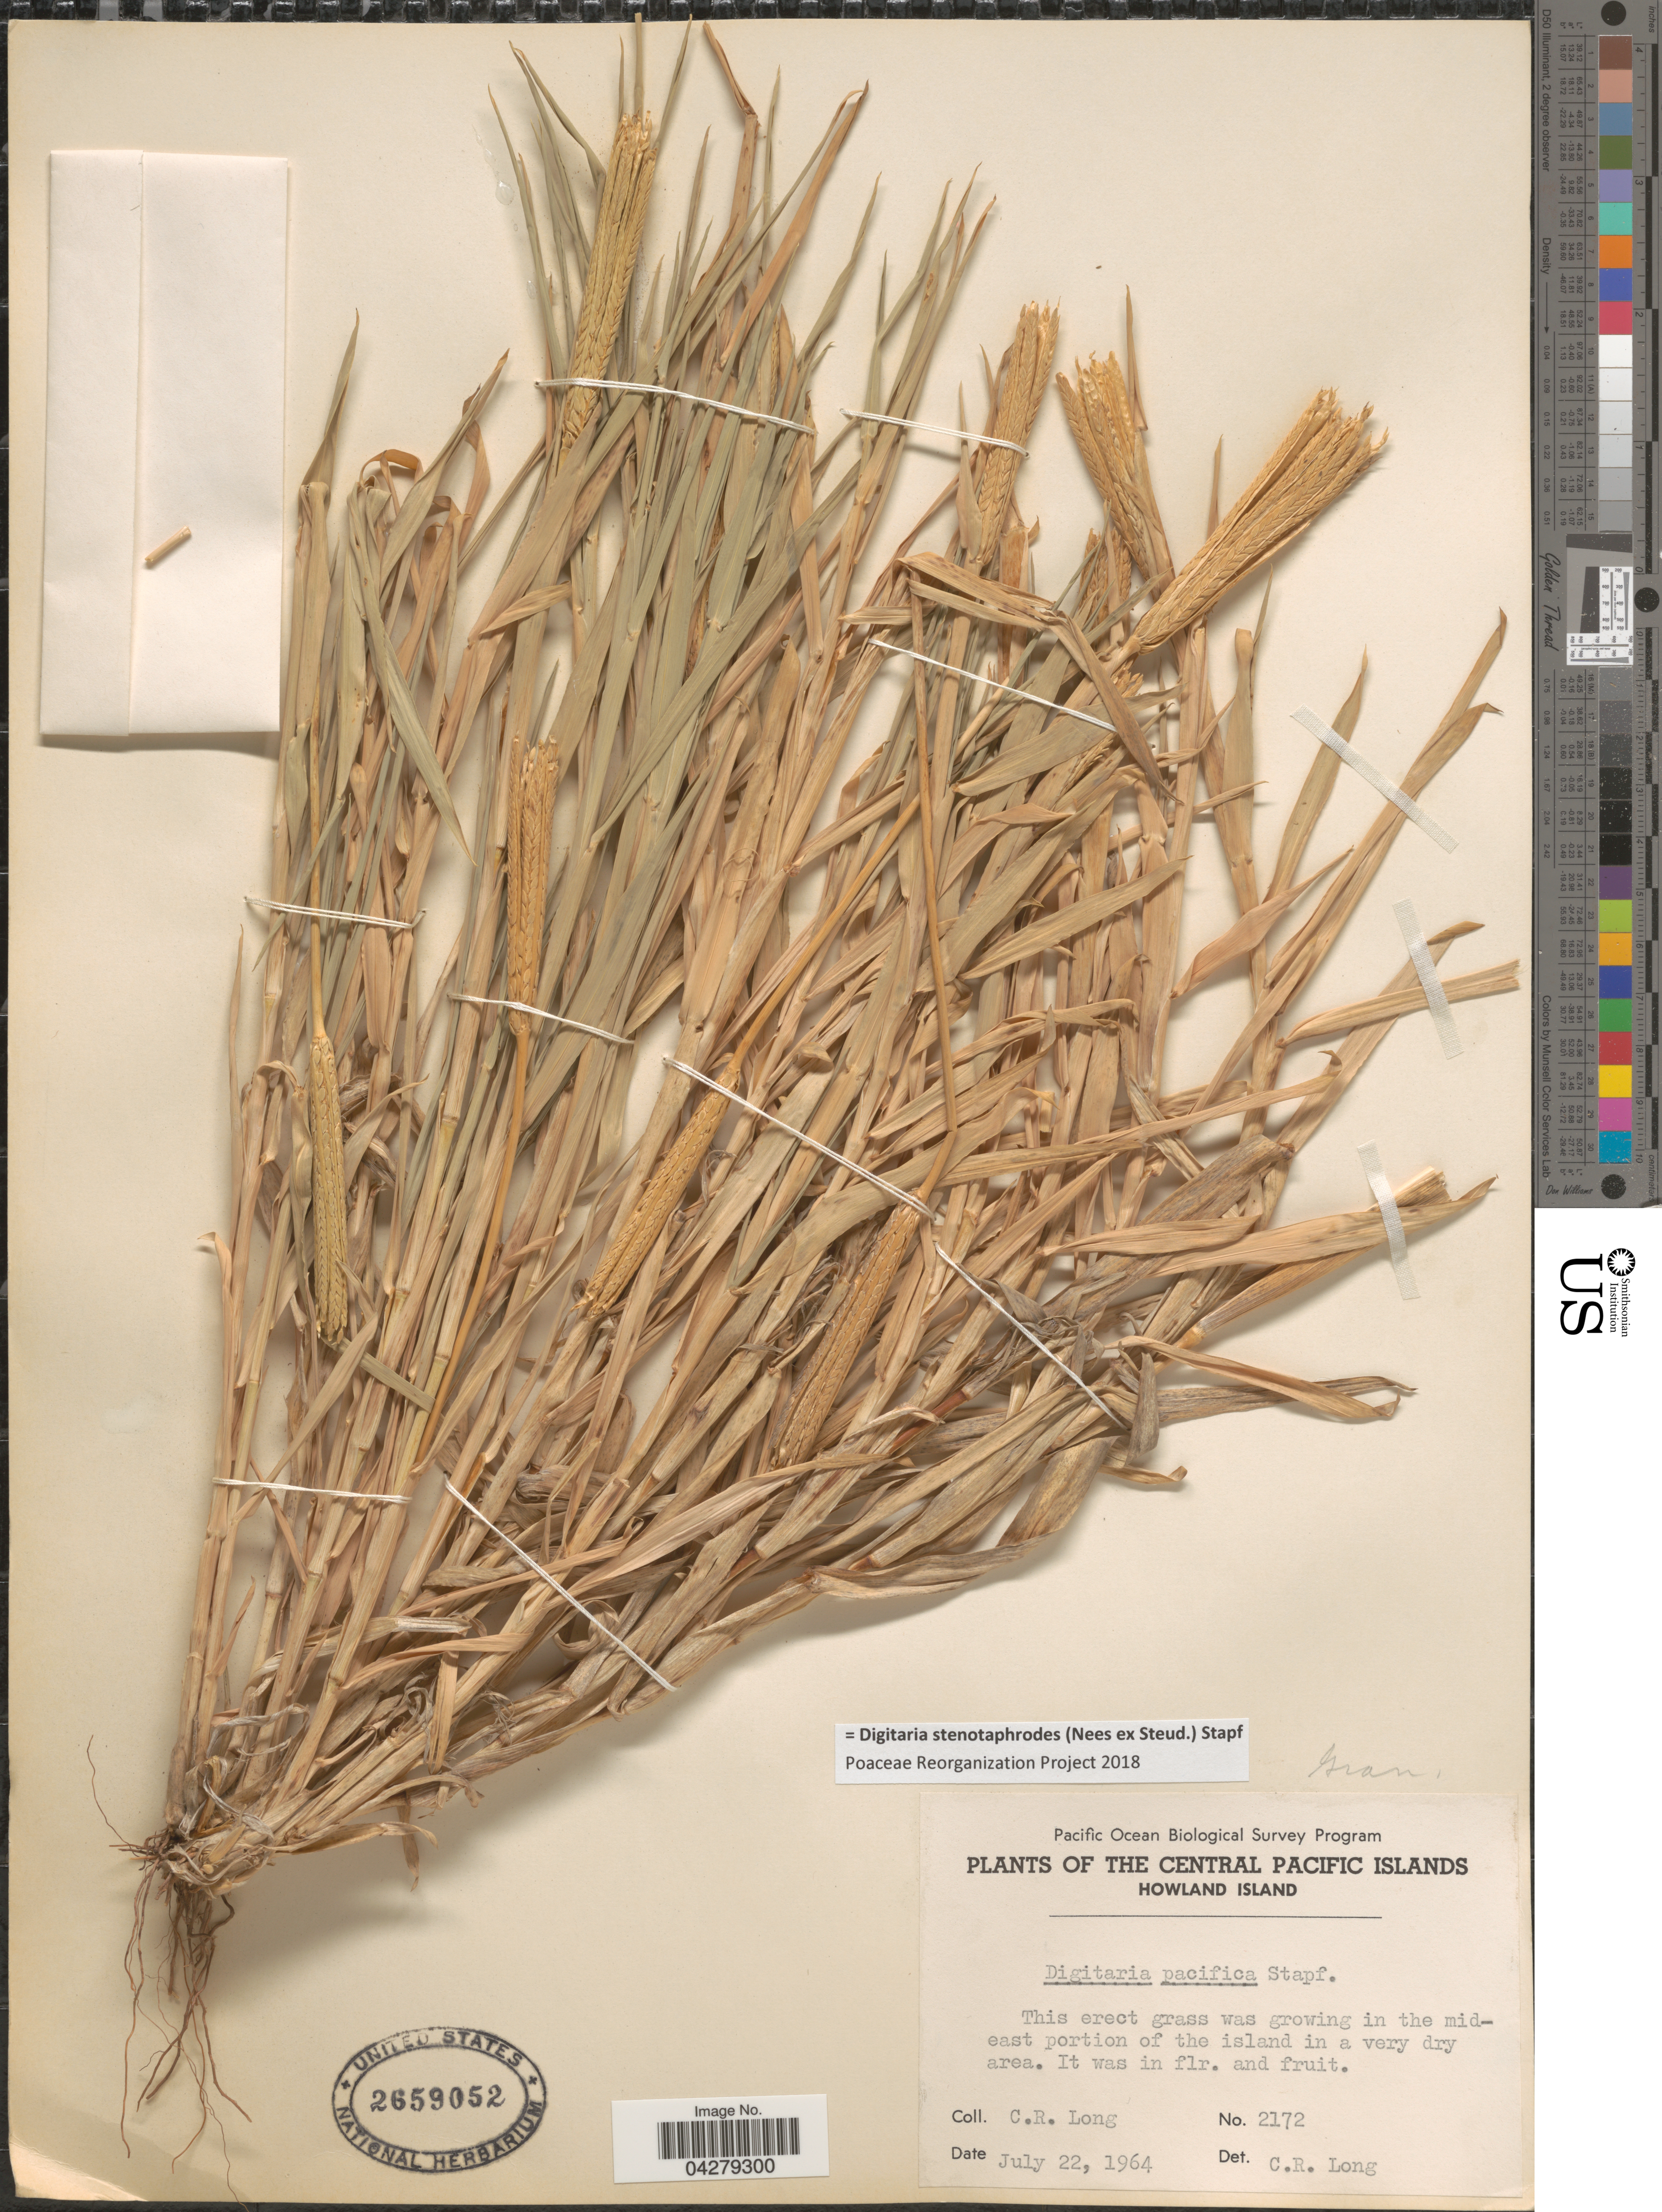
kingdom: Plantae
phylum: Tracheophyta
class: Liliopsida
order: Poales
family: Poaceae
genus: Digitaria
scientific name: Digitaria stenotaphrodes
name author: (Steud.) Stapf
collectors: C. R. Long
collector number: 2172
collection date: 1964-07-22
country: U.S. Administered Pacific Islands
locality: Pacific Ocean Biological Survey Program. The Central Pacific Islands. Howland Island. In the mid-east portion of the island.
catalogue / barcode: US 2659052